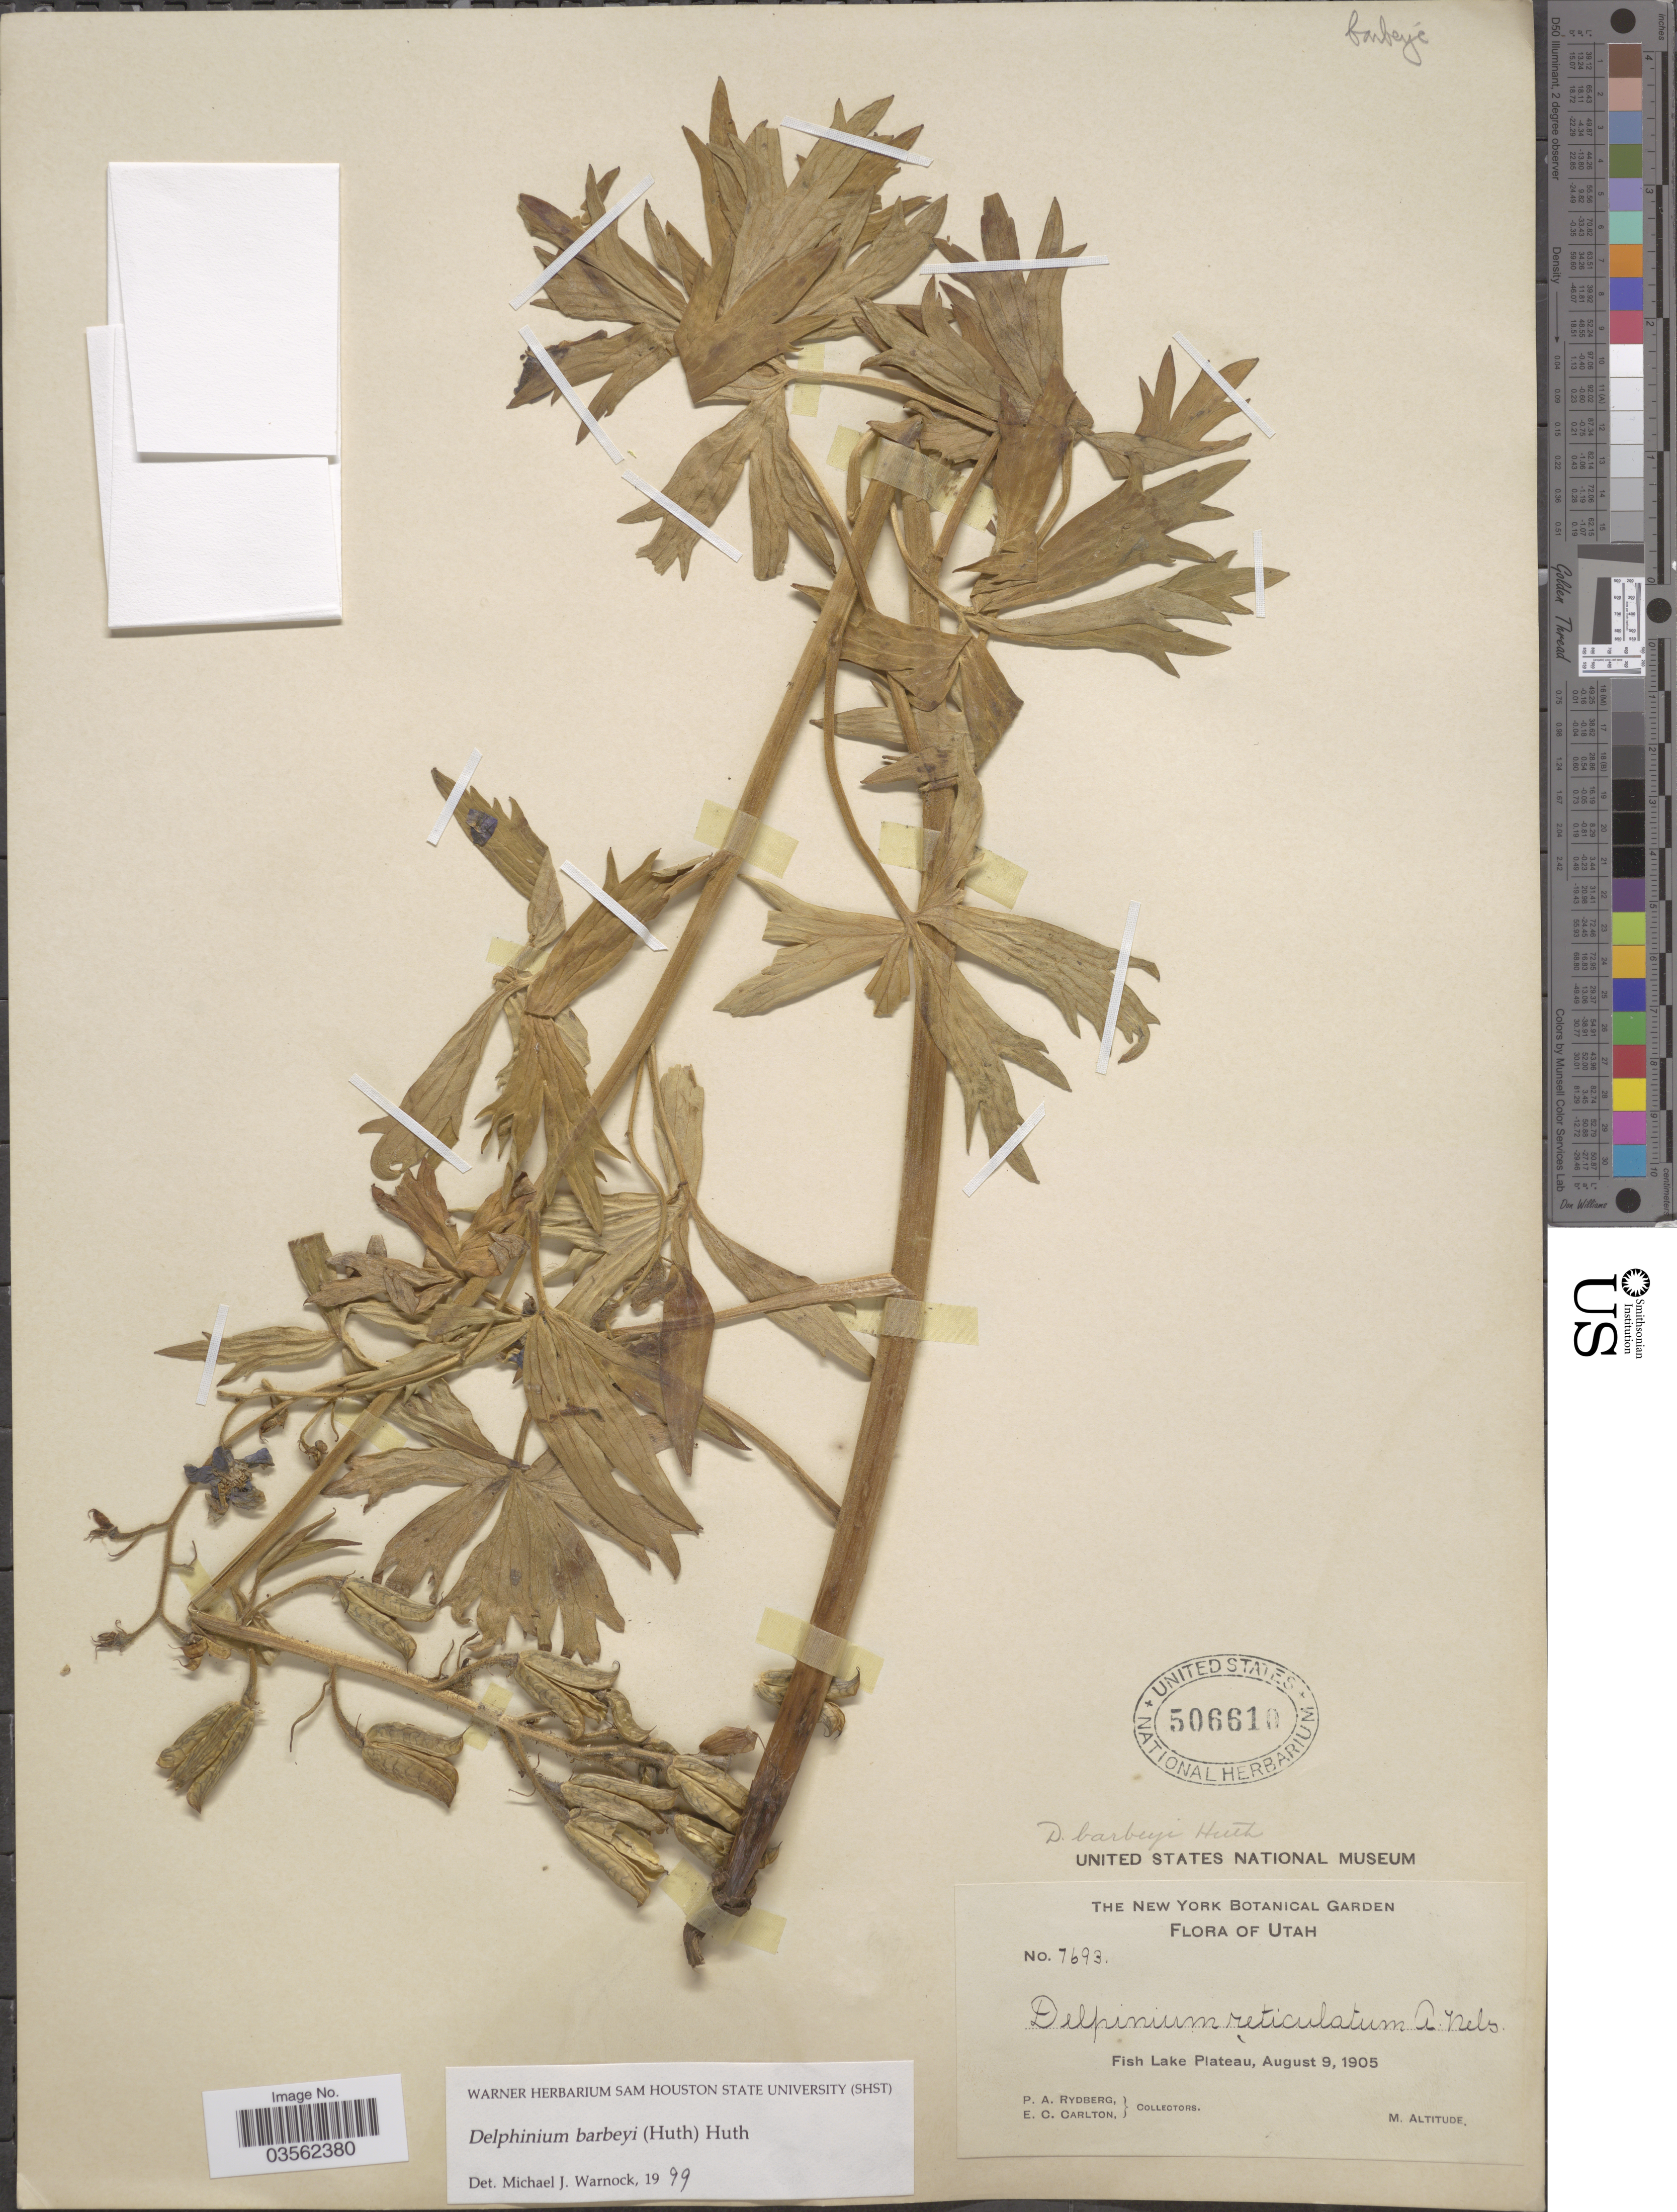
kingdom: Plantae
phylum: Tracheophyta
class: Magnoliopsida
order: Ranunculales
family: Ranunculaceae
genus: Delphinium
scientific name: Delphinium barbeyi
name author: (Huth) Huth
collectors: P. A. Rydberg & E. Carlton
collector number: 7693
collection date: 1905-08-09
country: United States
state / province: Utah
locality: Fish Lake Plateau.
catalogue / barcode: US 506610